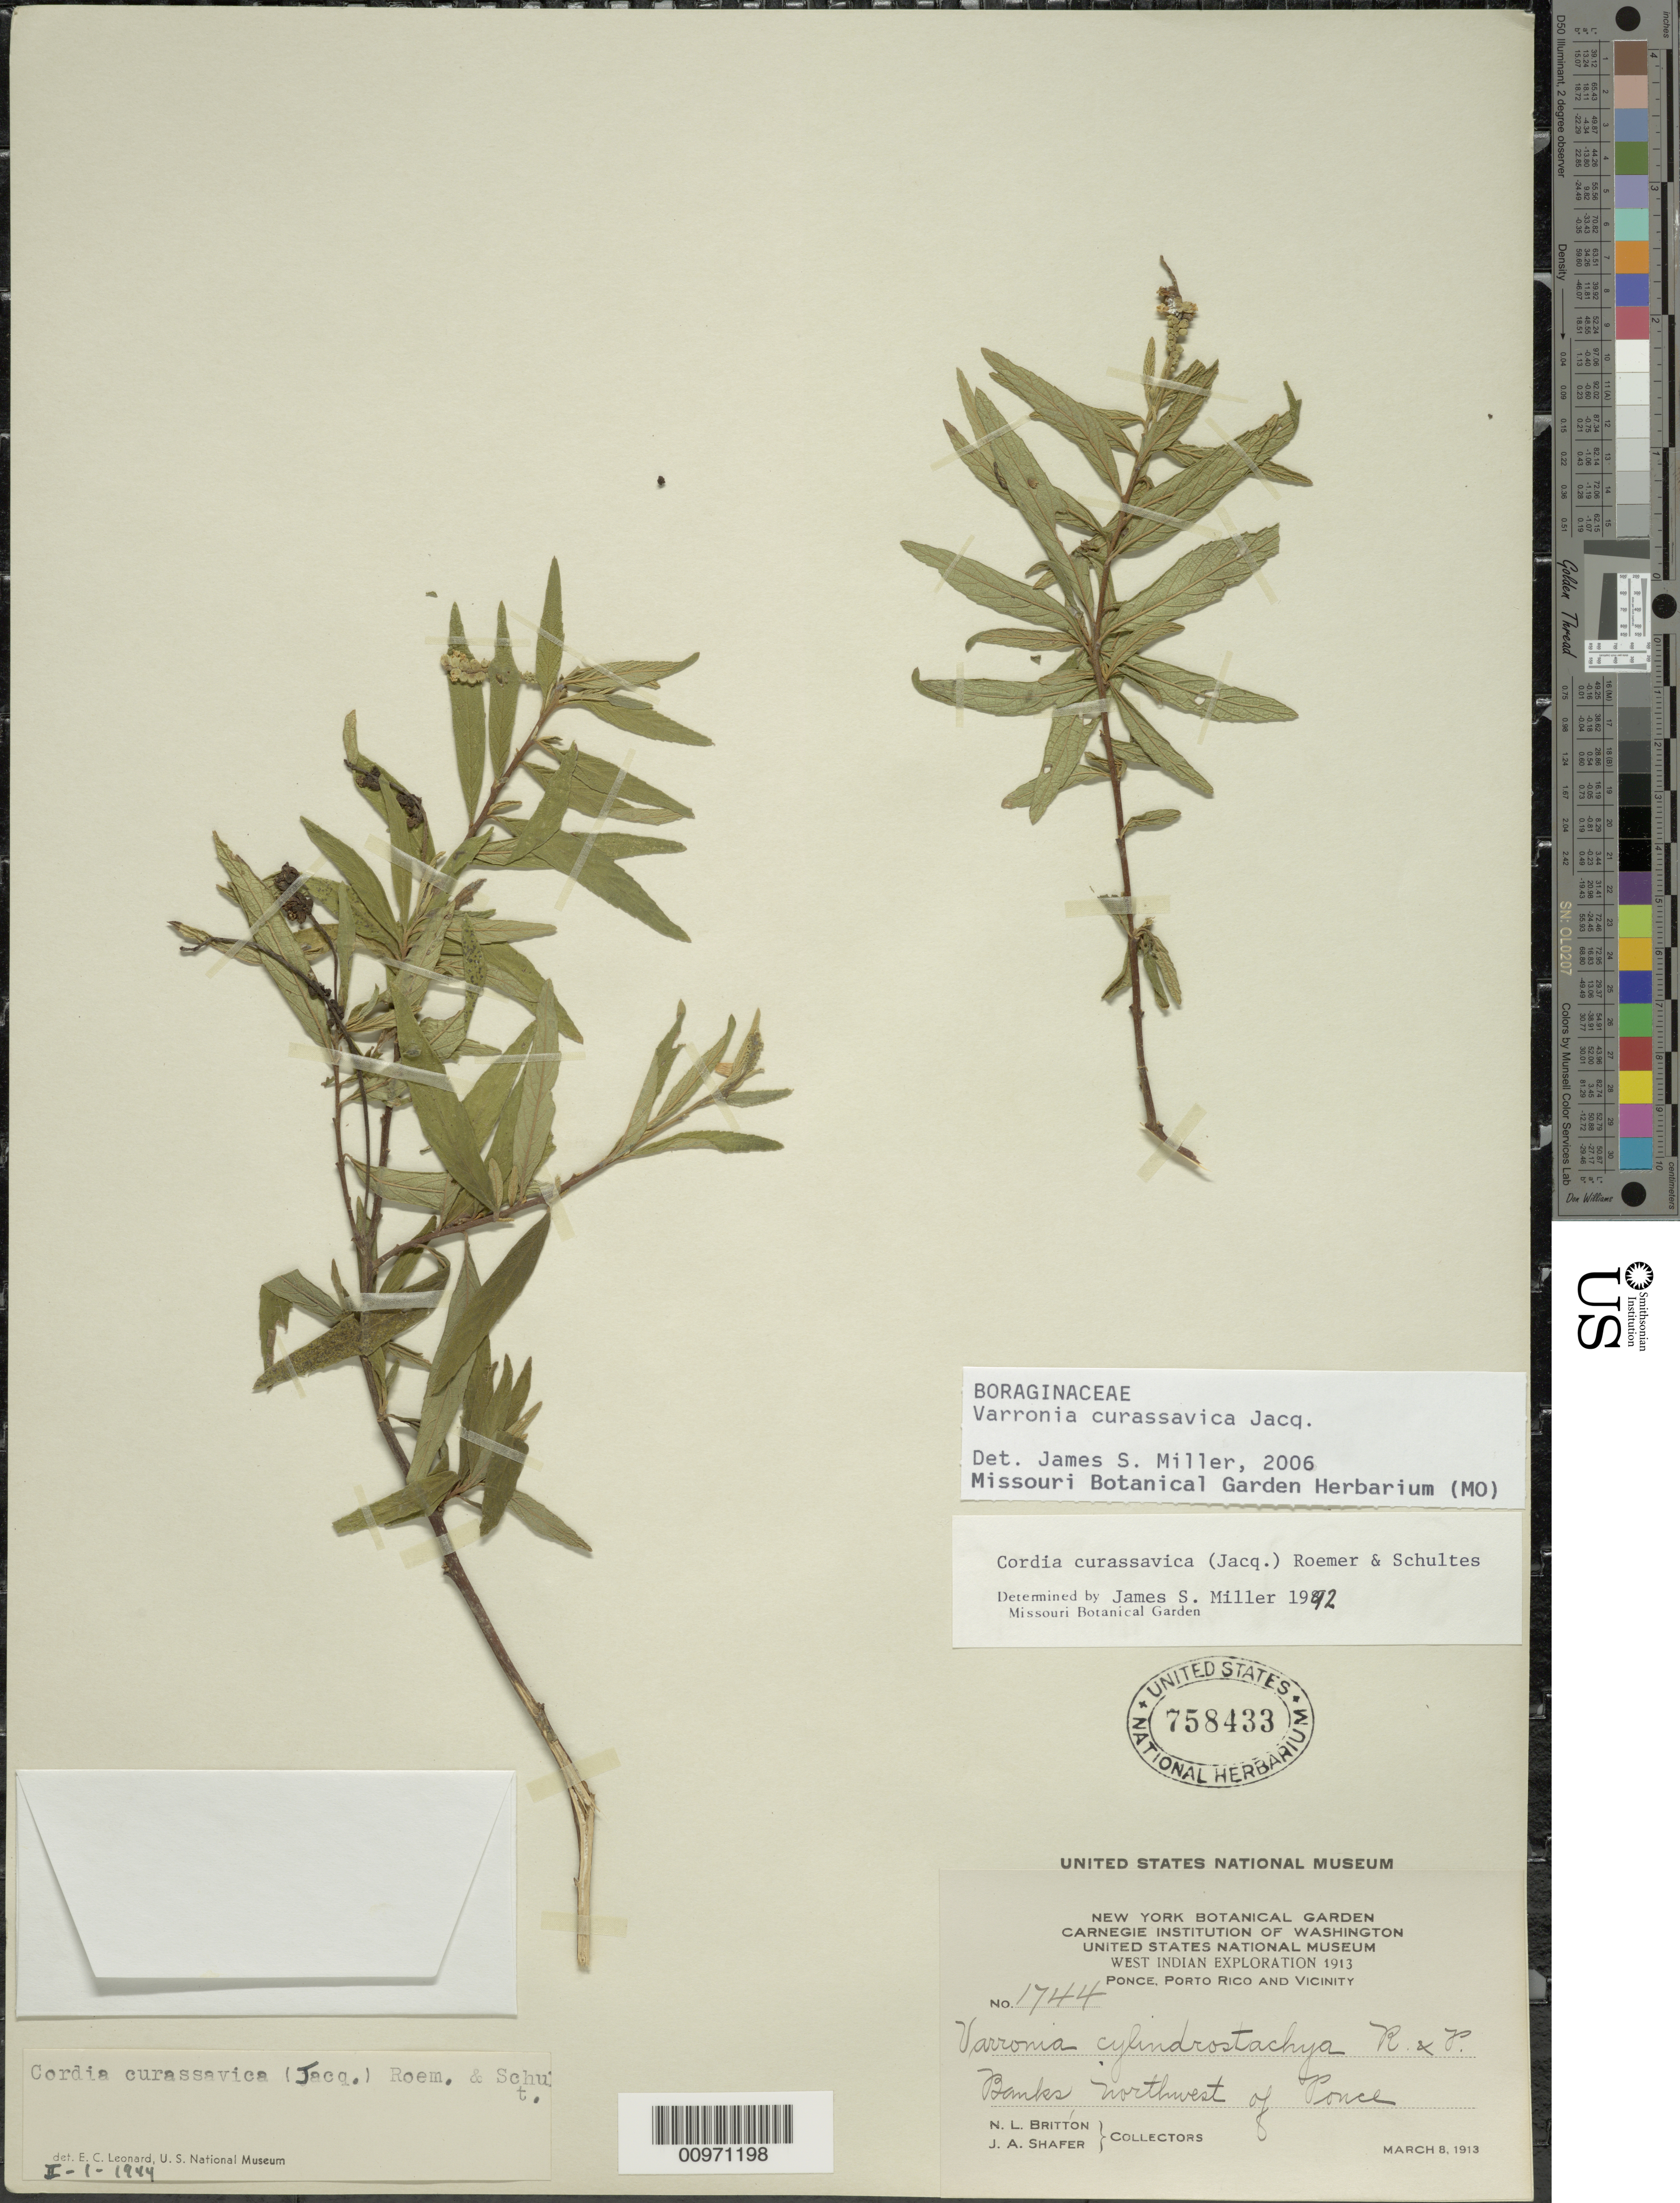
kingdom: Plantae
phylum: Tracheophyta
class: Magnoliopsida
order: Boraginales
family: Cordiaceae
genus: Varronia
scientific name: Varronia curassavica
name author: Jacq.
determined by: Miller, James S., (MO), Missouri Botanical Garden (UNITED STATES)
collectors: N. Britton & J. A. Shafer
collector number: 1744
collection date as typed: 08 Mar 1913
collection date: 1913-03-08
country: Puerto Rico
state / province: Ponce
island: Puerto Rico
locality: Northwest of Ponce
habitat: Banks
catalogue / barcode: US 758433